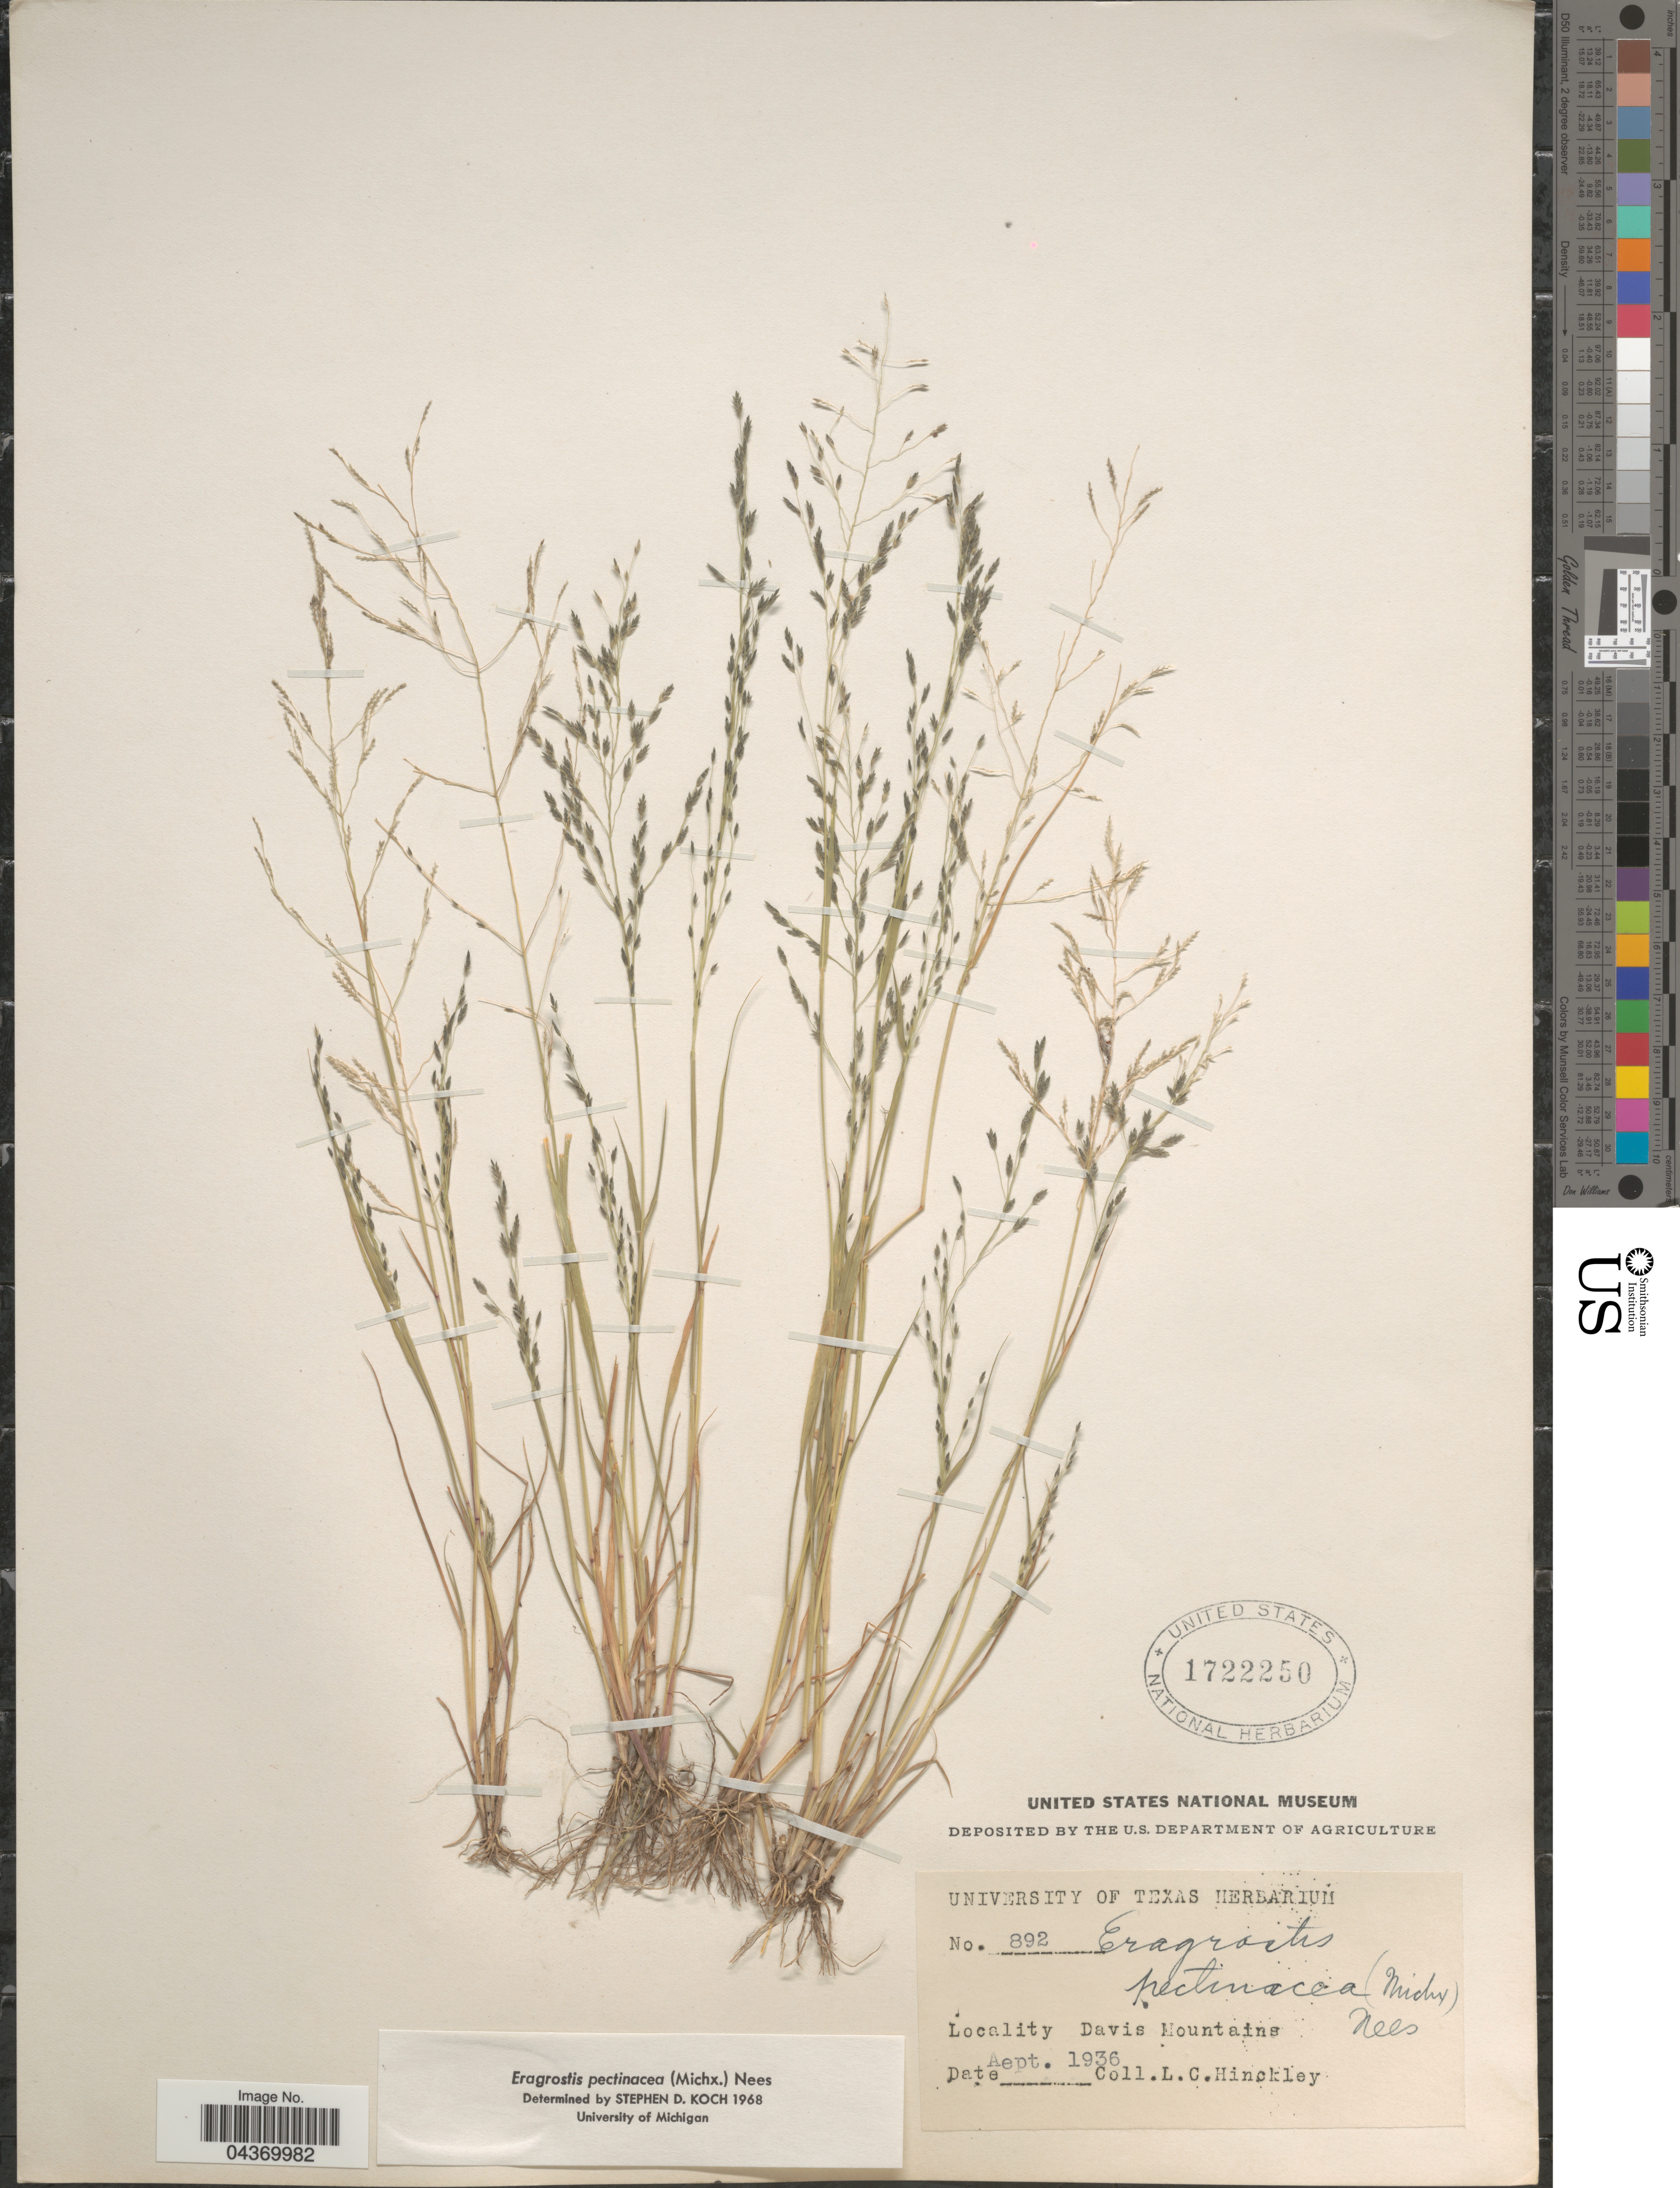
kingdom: Plantae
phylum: Tracheophyta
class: Liliopsida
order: Poales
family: Poaceae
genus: Eragrostis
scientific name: Eragrostis pectinacea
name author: (Michx.) Nees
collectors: L. Hinckley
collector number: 892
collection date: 1936-09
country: United States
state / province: Texas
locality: Davis Mountains.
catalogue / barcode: US 1722250